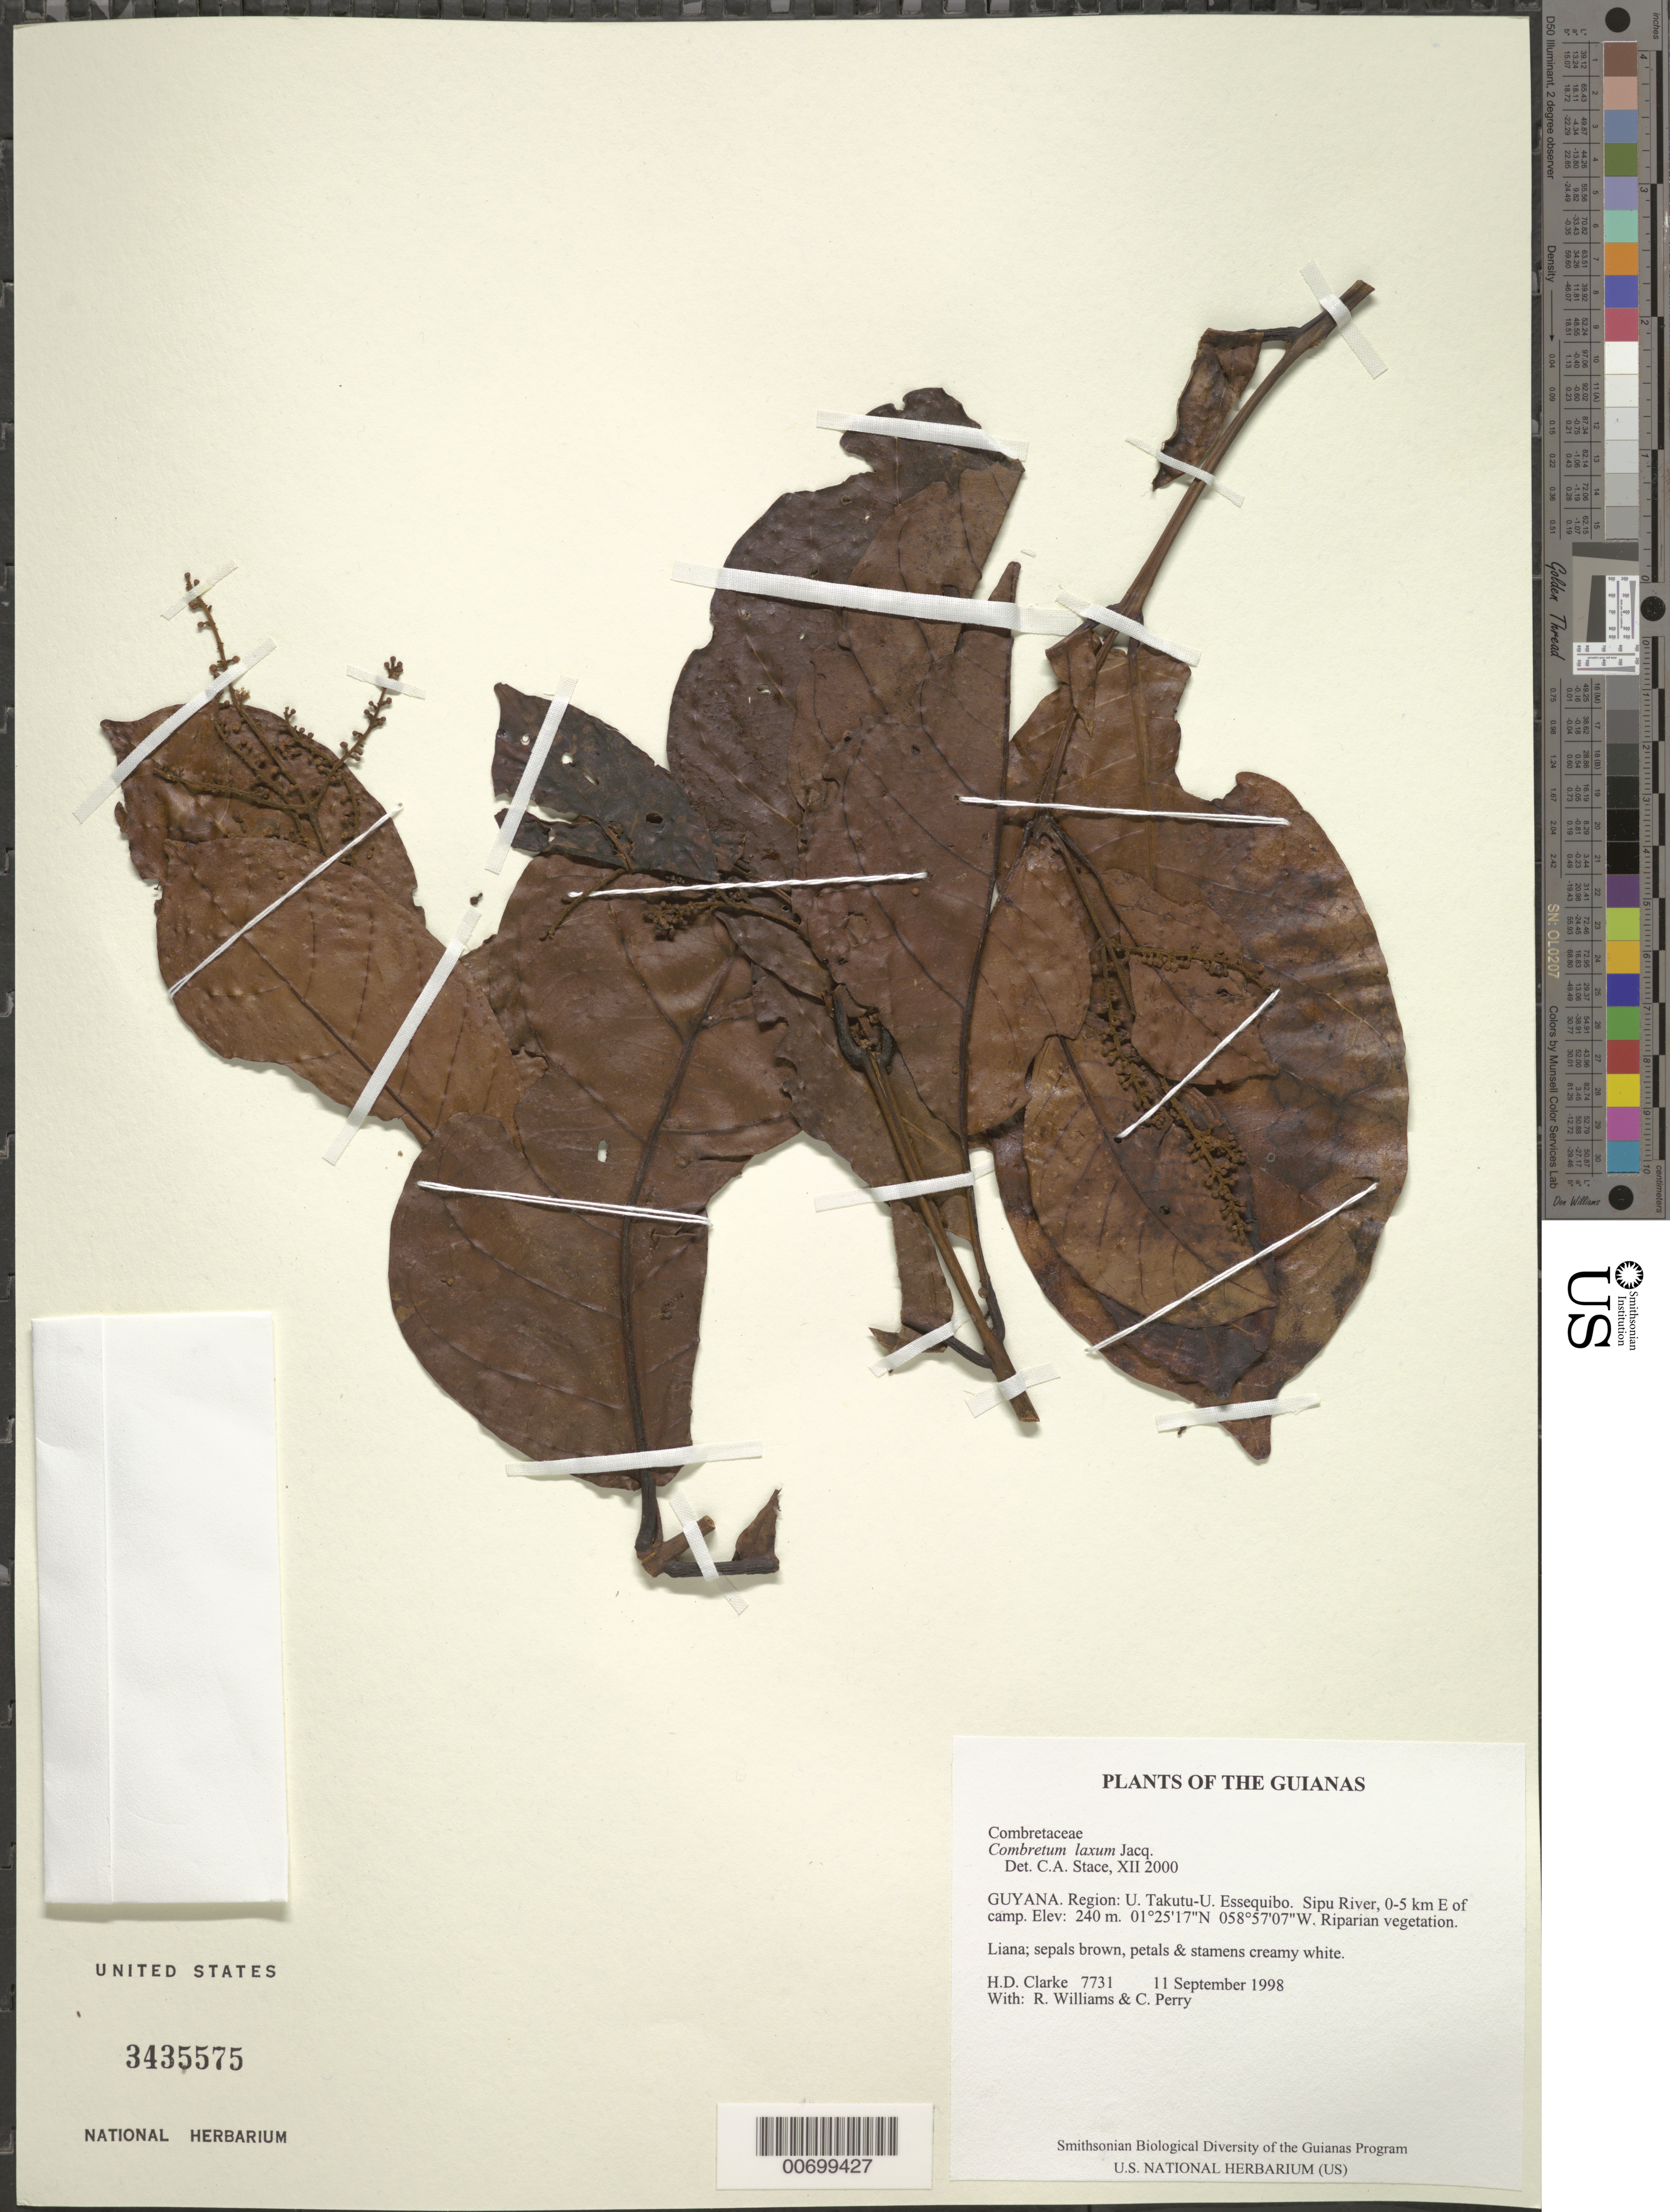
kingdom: Plantae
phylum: Tracheophyta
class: Magnoliopsida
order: Myrtales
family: Combretaceae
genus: Combretum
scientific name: Combretum laxum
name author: Jacq.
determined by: Stace, C. A.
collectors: H. D. Clarke, R. Williams & C. Perry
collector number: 7731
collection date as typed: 11 September 1998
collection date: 1998-09-11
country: Guyana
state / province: U. Takutu-U. Essequibo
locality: Sipu River, 0-5 km E of camp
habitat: Riparian vegetation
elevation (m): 240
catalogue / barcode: US 3435575